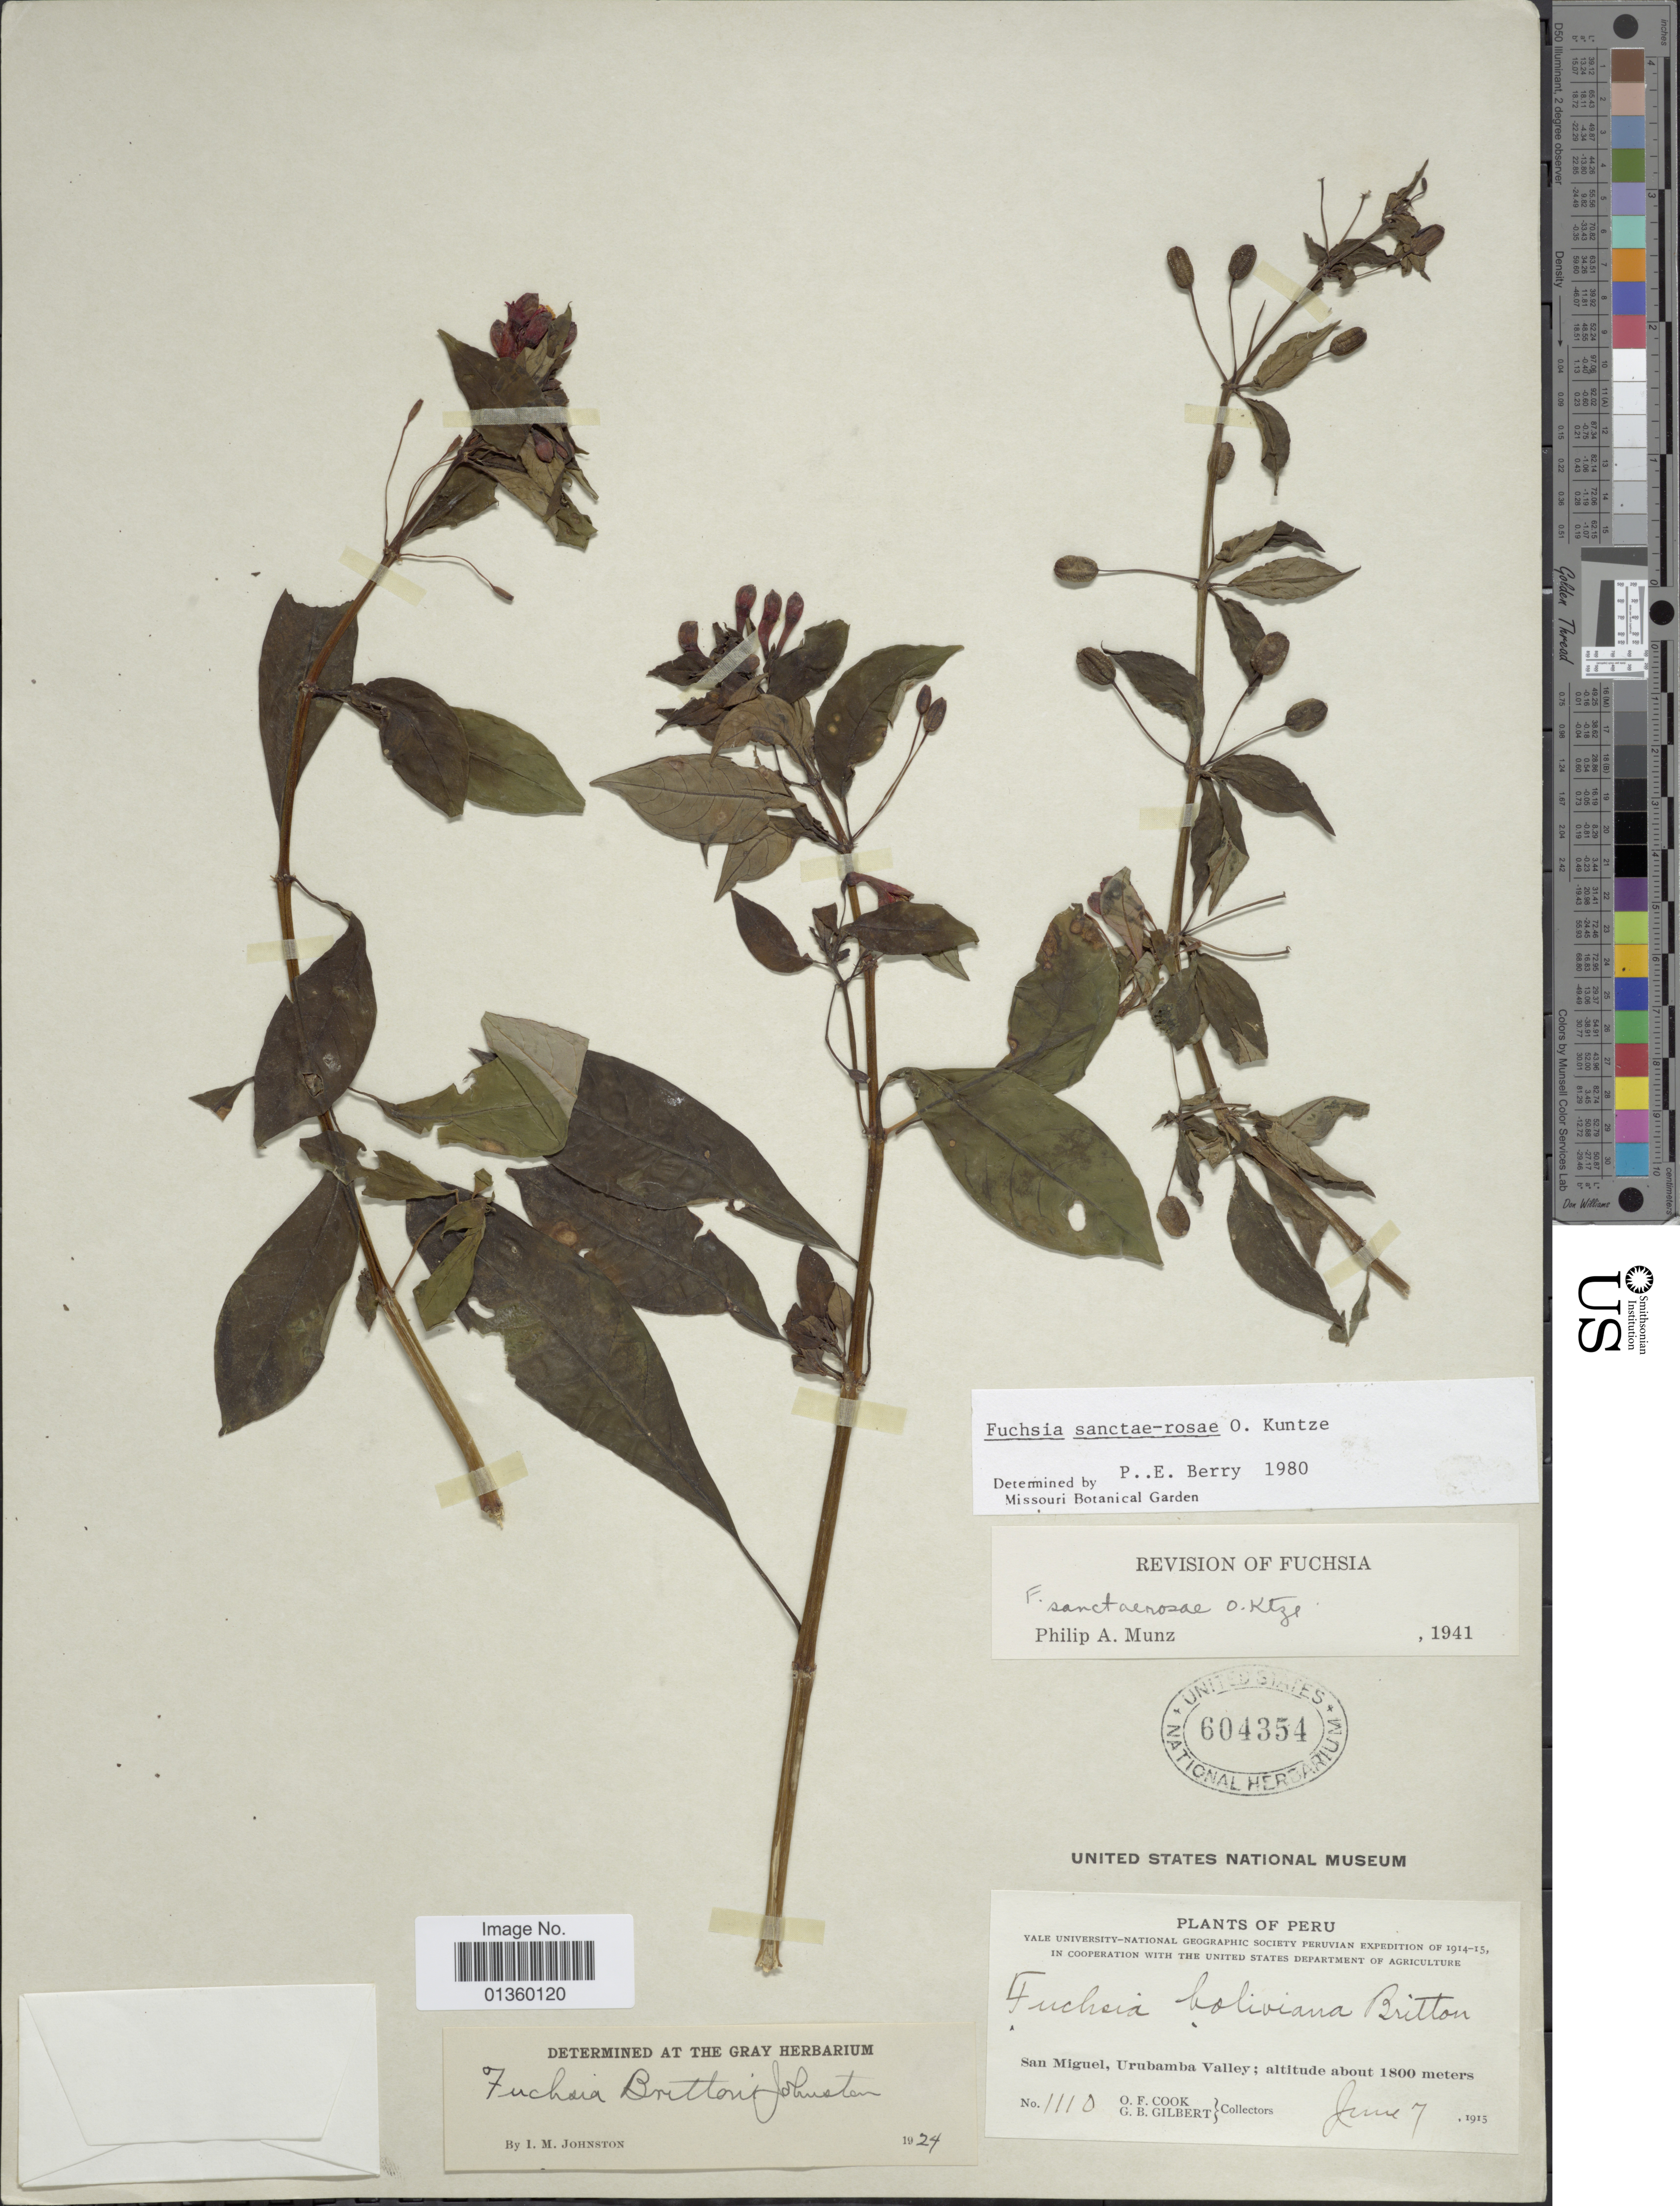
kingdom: Plantae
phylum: Tracheophyta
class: Magnoliopsida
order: Myrtales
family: Onagraceae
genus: Fuchsia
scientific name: Fuchsia sanctae-rosae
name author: Kuntze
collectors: O. F. Cook & G. B. Gilbert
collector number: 1110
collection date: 1915-06-07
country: Peru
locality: San Miguel, Urubamba Valley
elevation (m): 1800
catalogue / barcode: US 604354